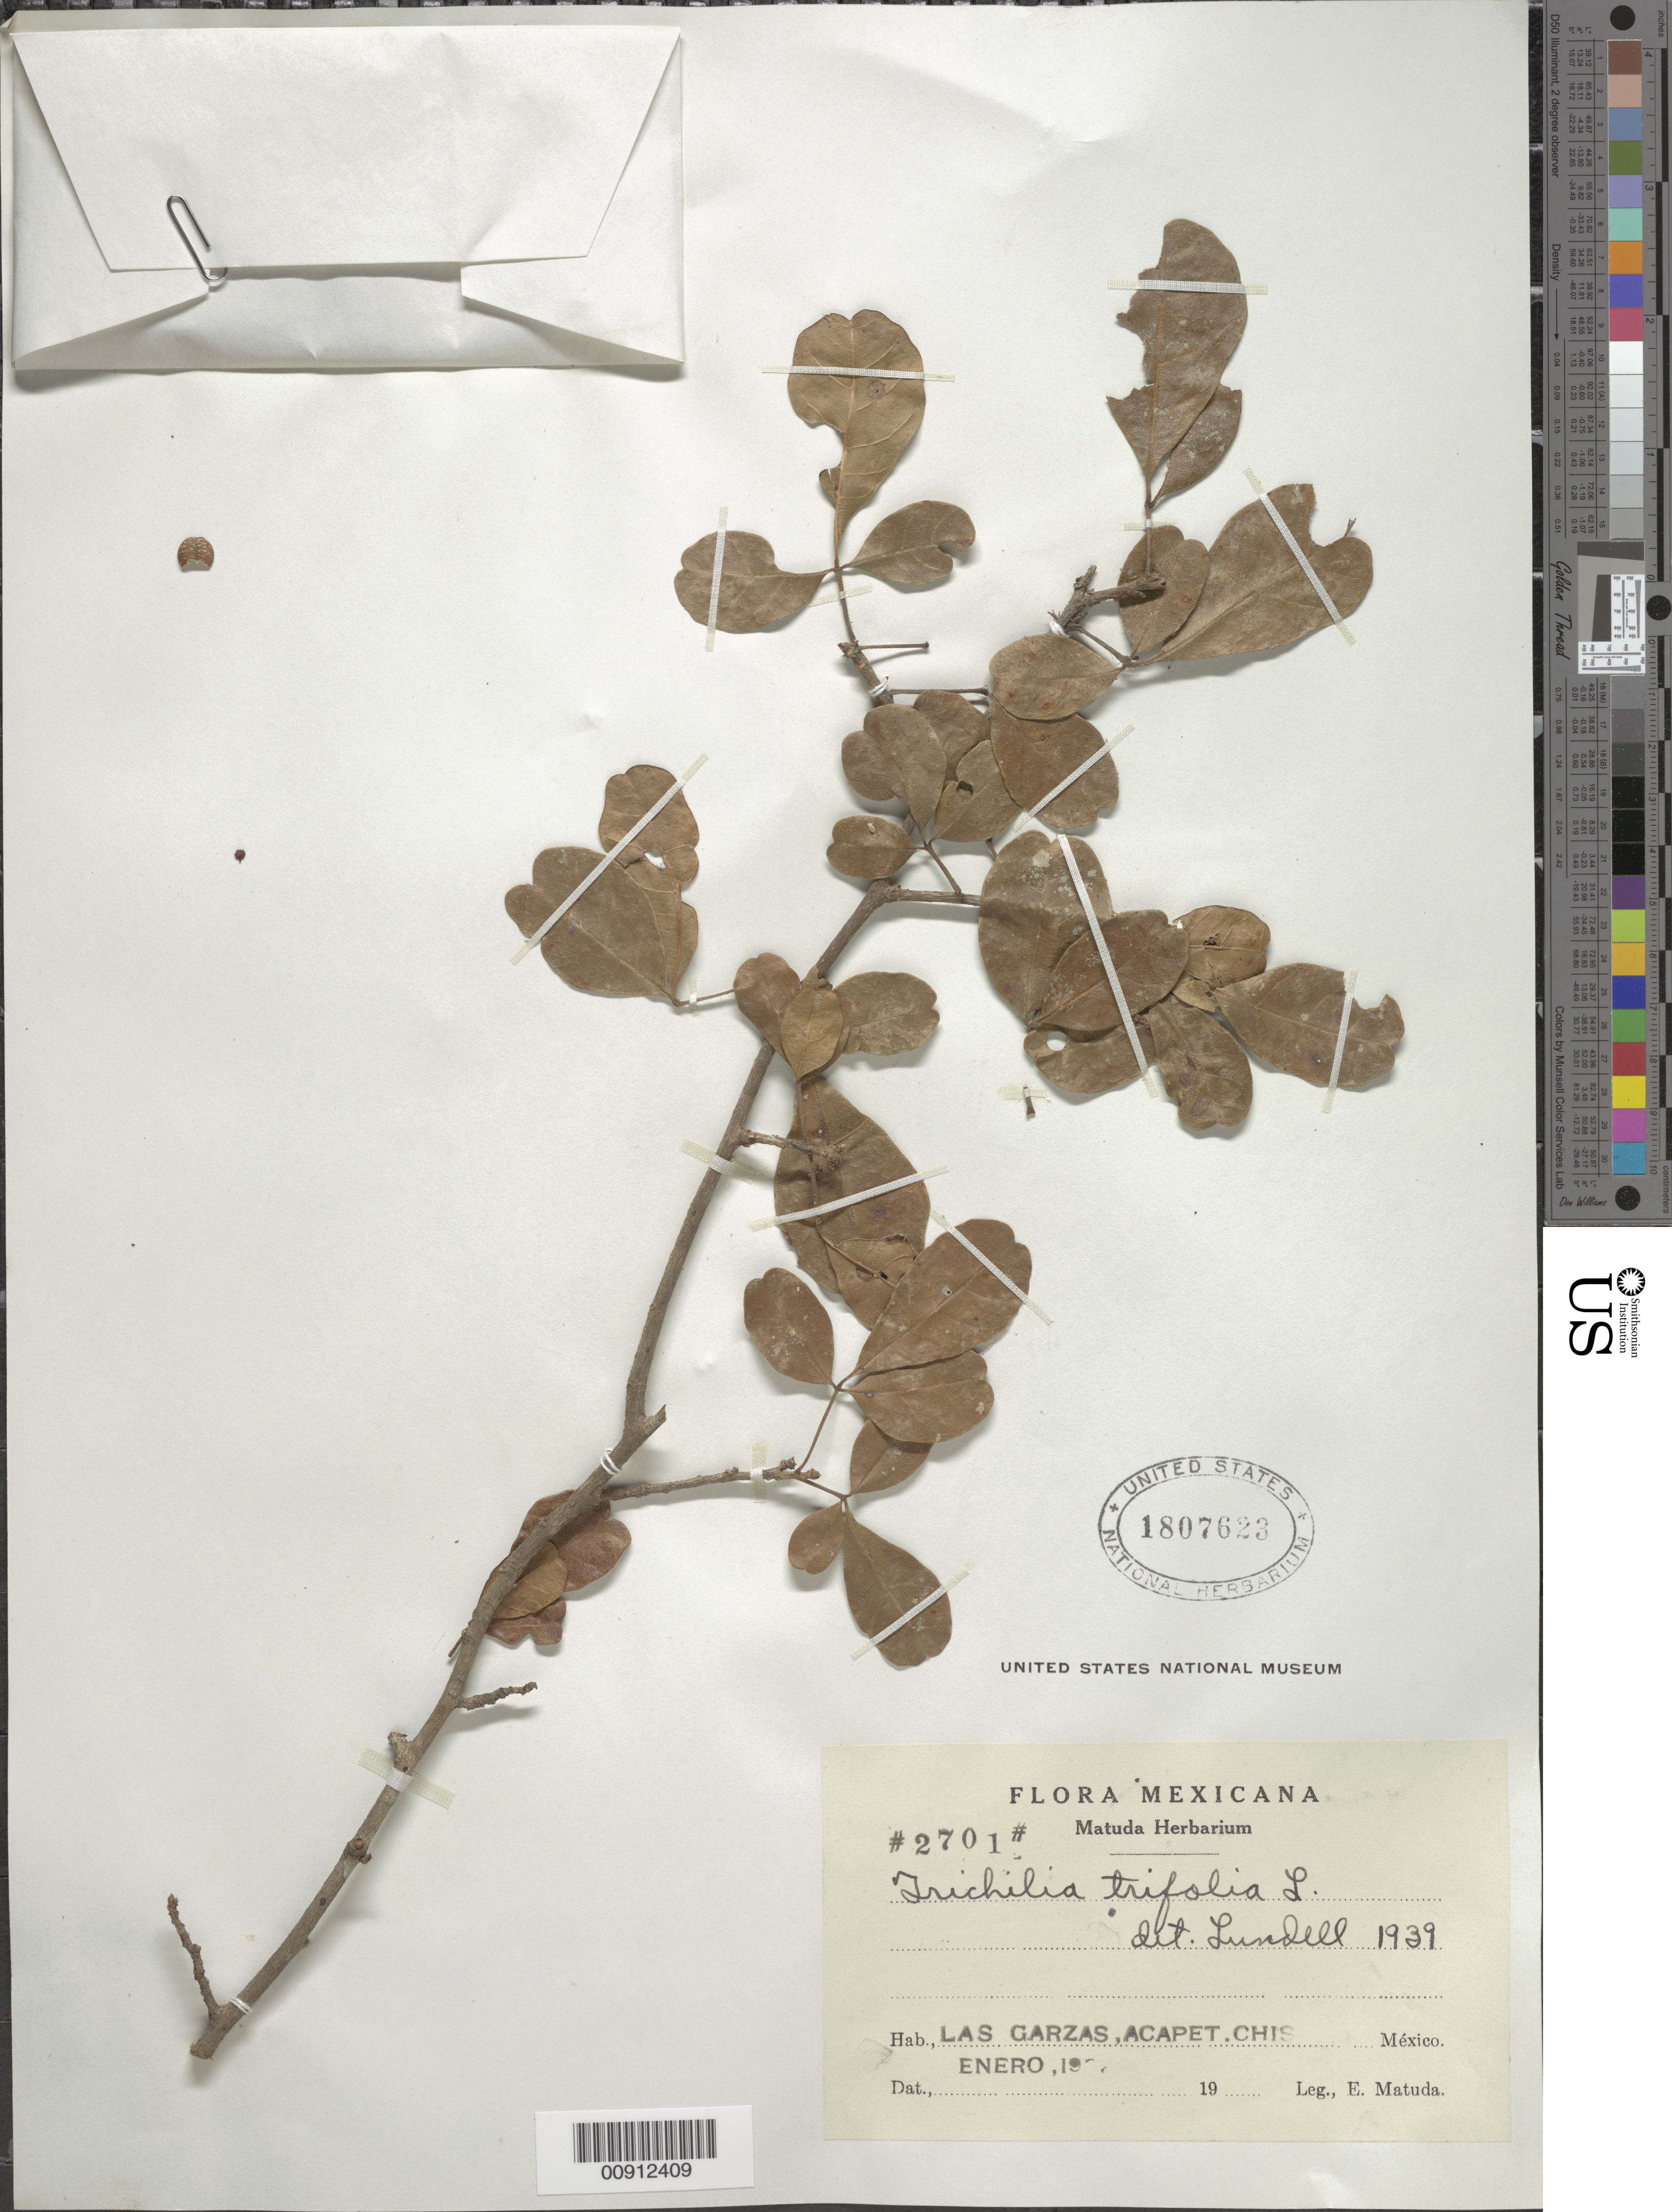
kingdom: Plantae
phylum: Tracheophyta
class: Magnoliopsida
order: Sapindales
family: Meliaceae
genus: Trichilia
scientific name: Trichilia trifolia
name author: L.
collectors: E. Matuda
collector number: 2701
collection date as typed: Jan 19--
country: Mexico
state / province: Chiapas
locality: Las Garzas, Acapet, Chiapas.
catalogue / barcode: US 1807623